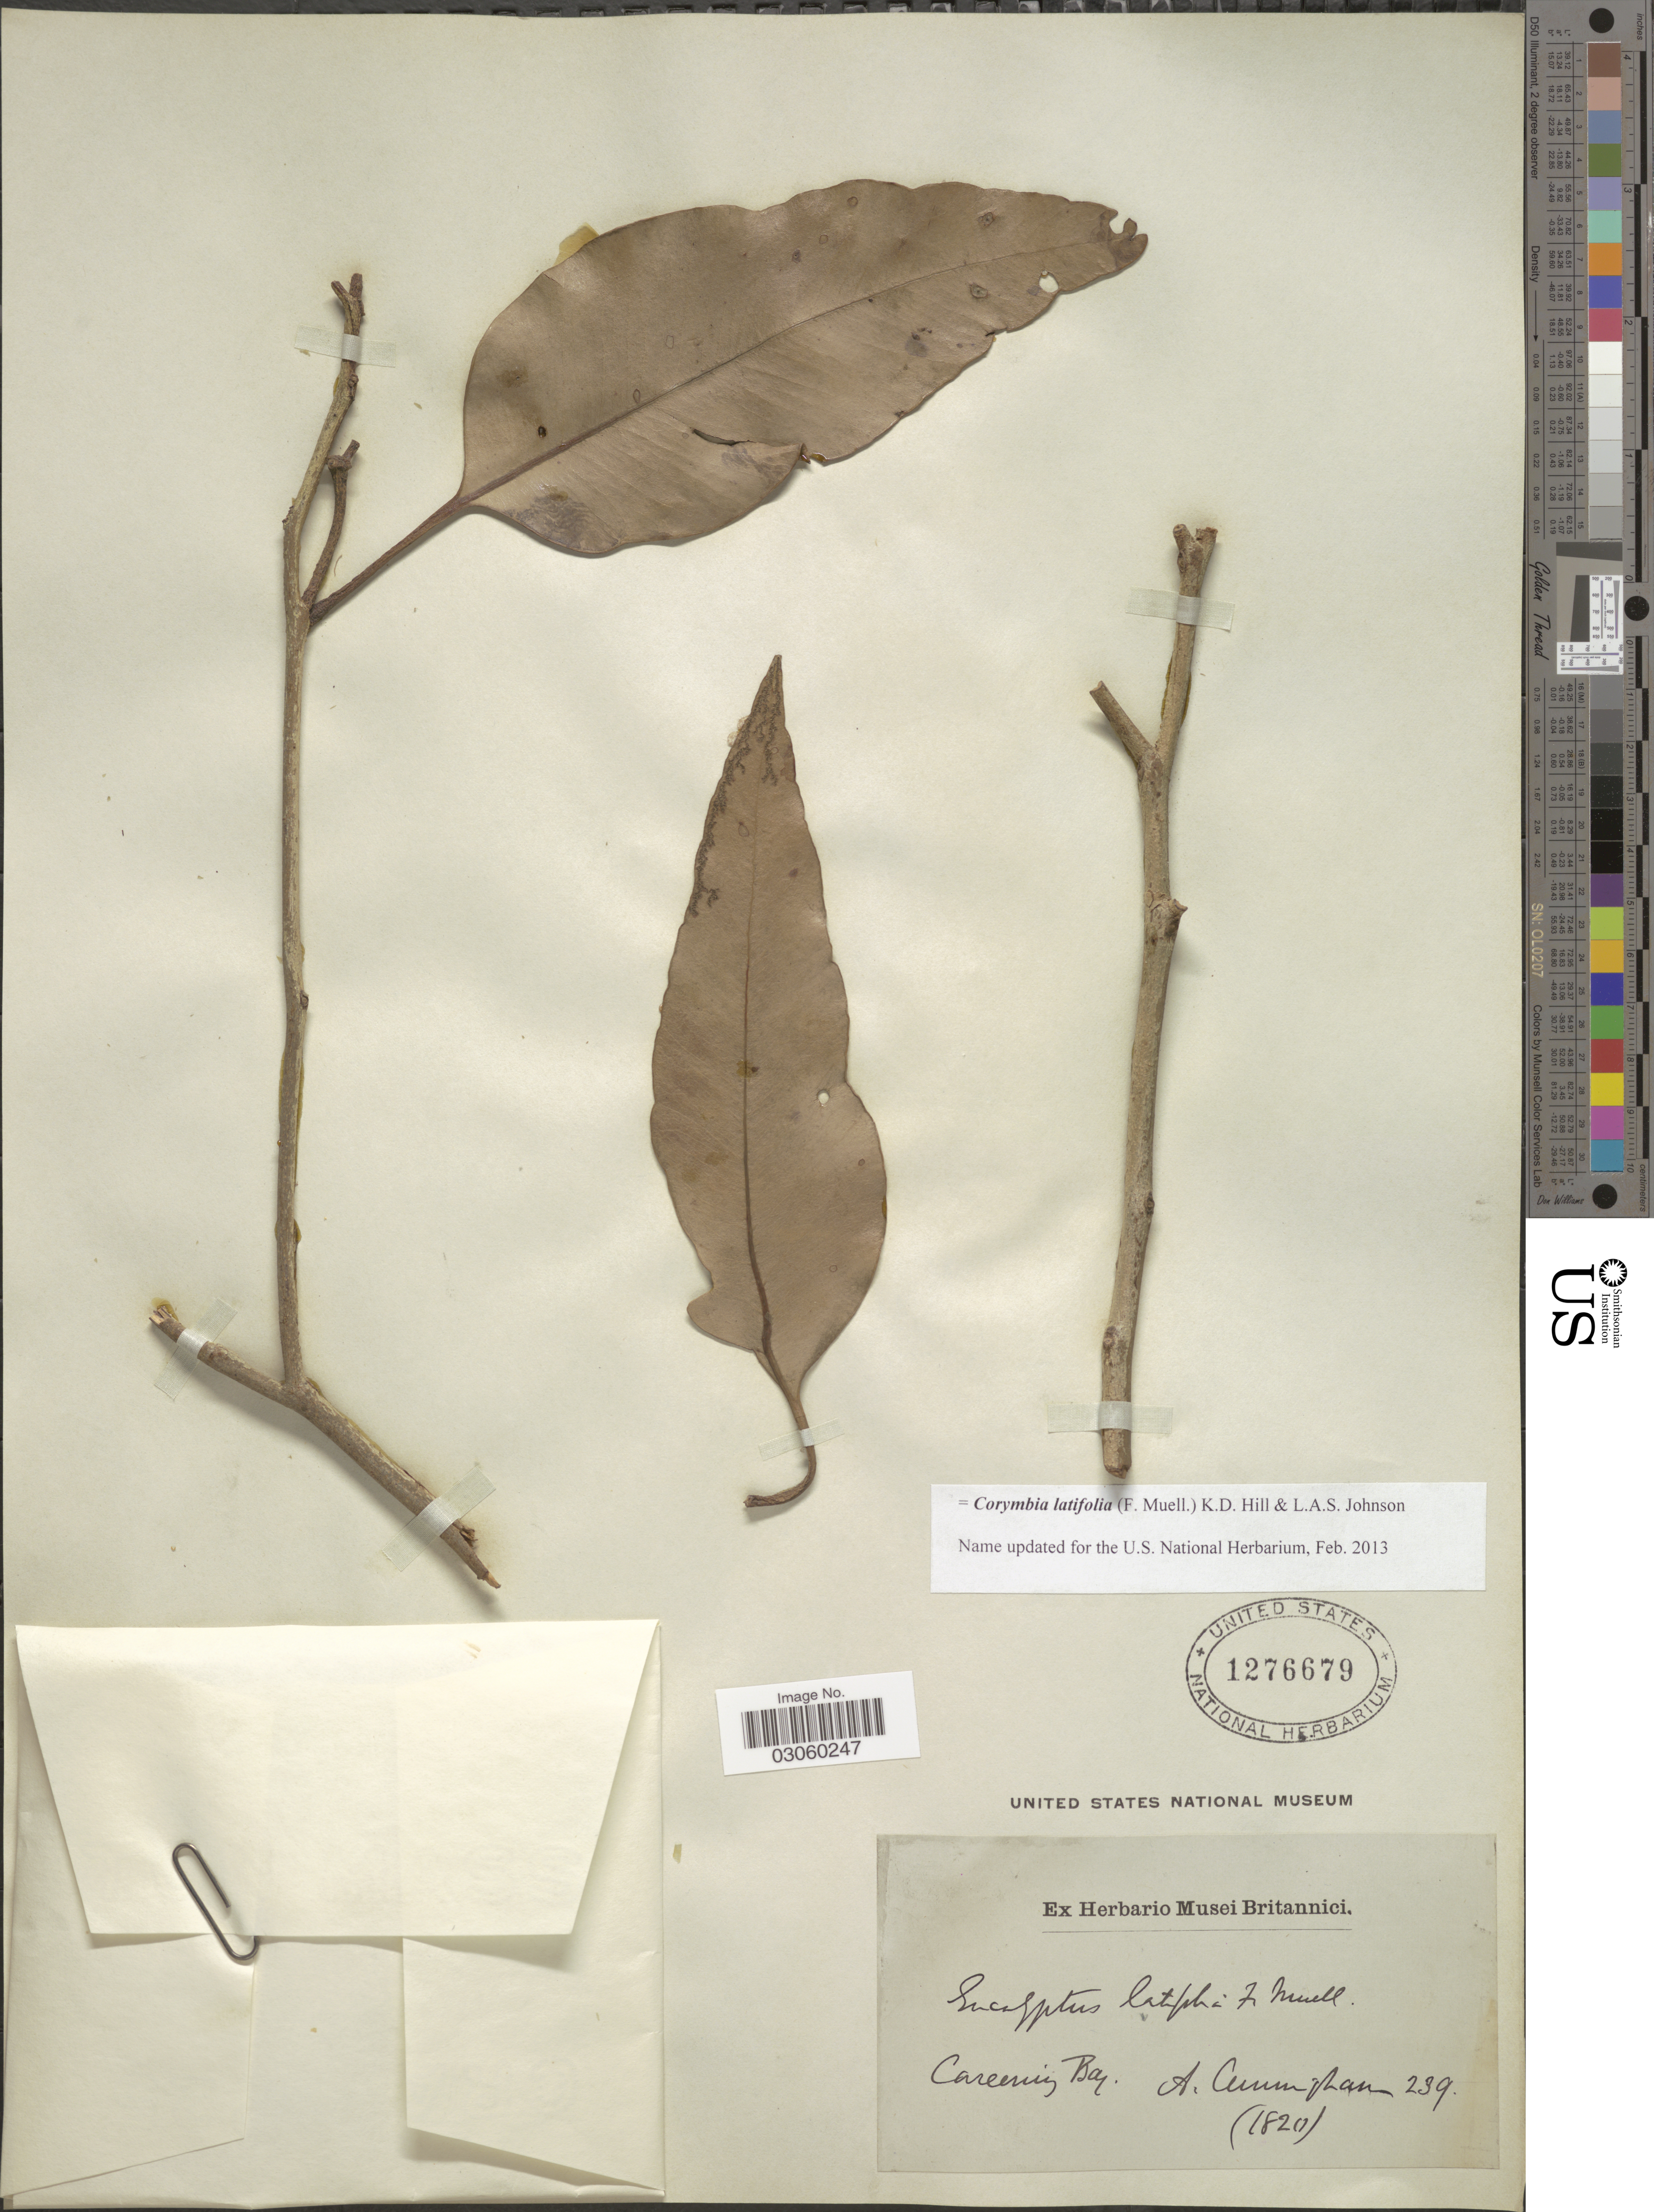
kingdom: Plantae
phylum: Tracheophyta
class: Magnoliopsida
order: Myrtales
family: Myrtaceae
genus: Corymbia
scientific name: Corymbia latifolia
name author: (F. Muell.) K.D. Hill & L.A.S. Johnson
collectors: A. Cunningham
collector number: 239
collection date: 1820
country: Australia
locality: Careening Bay.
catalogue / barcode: US 1276679